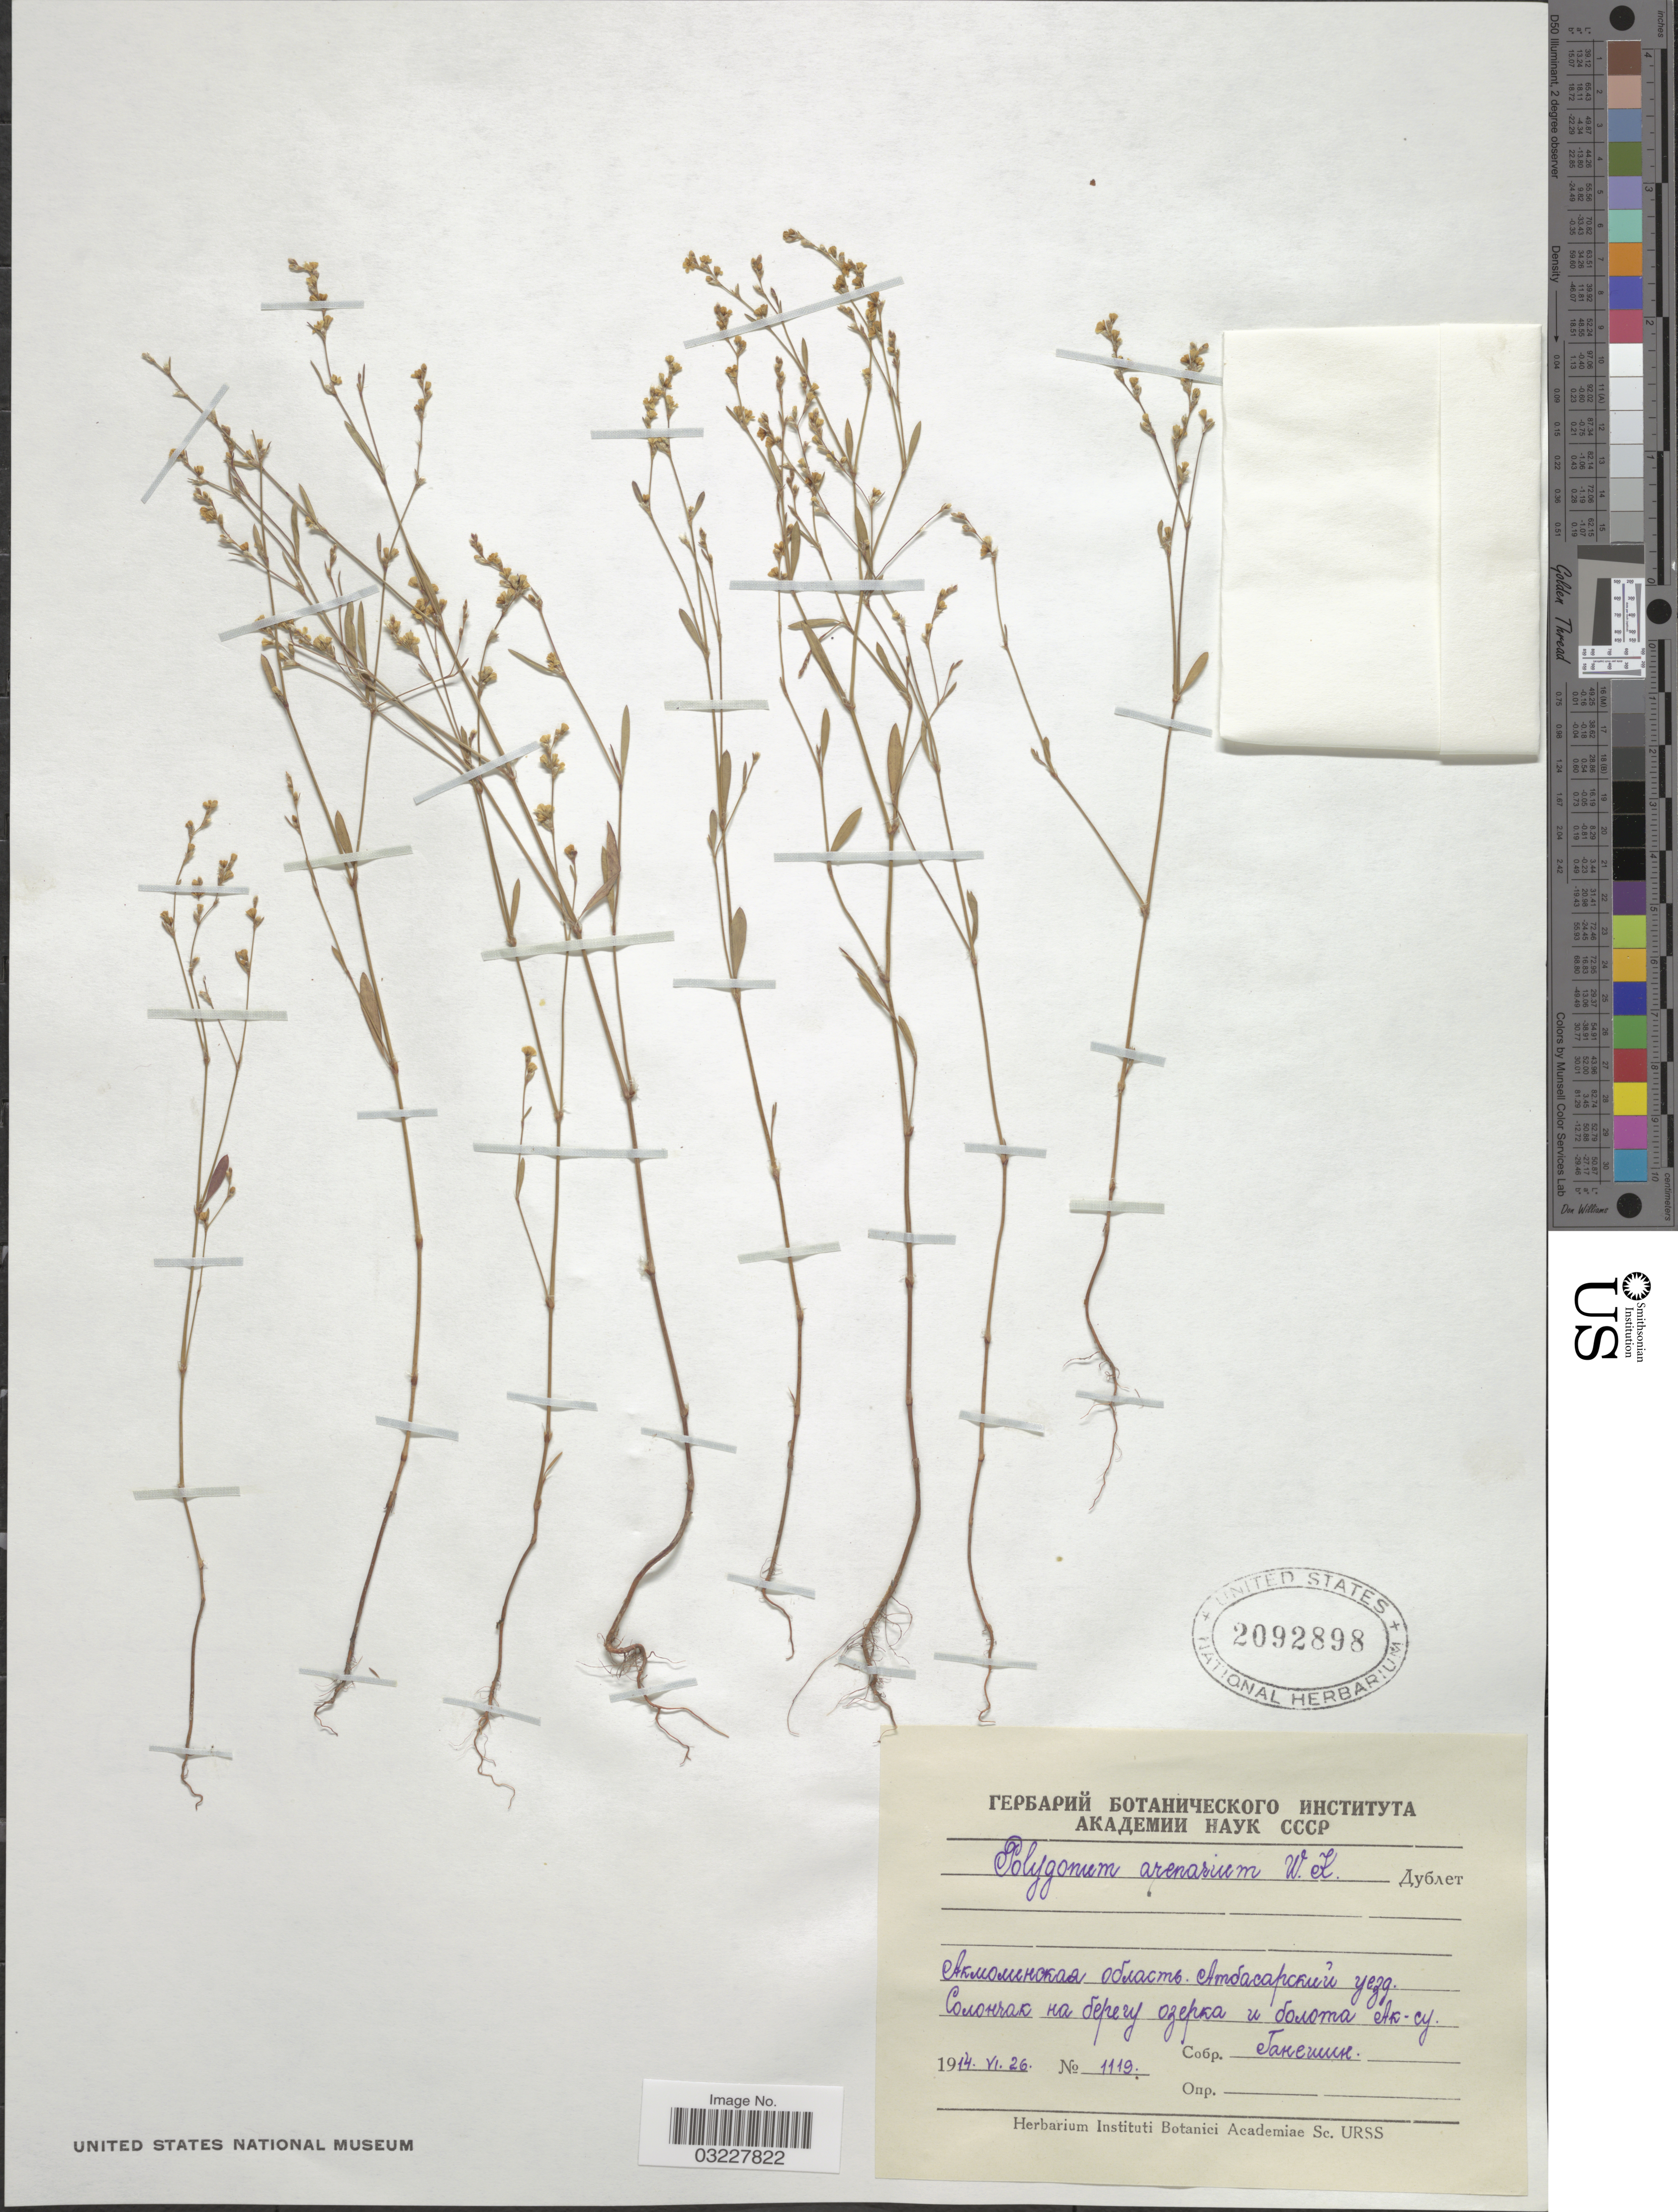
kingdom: Plantae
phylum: Tracheophyta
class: Magnoliopsida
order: Caryophyllales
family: Polygonaceae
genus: Polygonum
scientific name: Polygonum arenarium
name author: Waldst. & Kit.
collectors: Ganeshin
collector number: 1119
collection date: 1914-06-26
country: Kazakhstan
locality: shore of lake Ak-Su.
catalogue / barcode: US 2092898